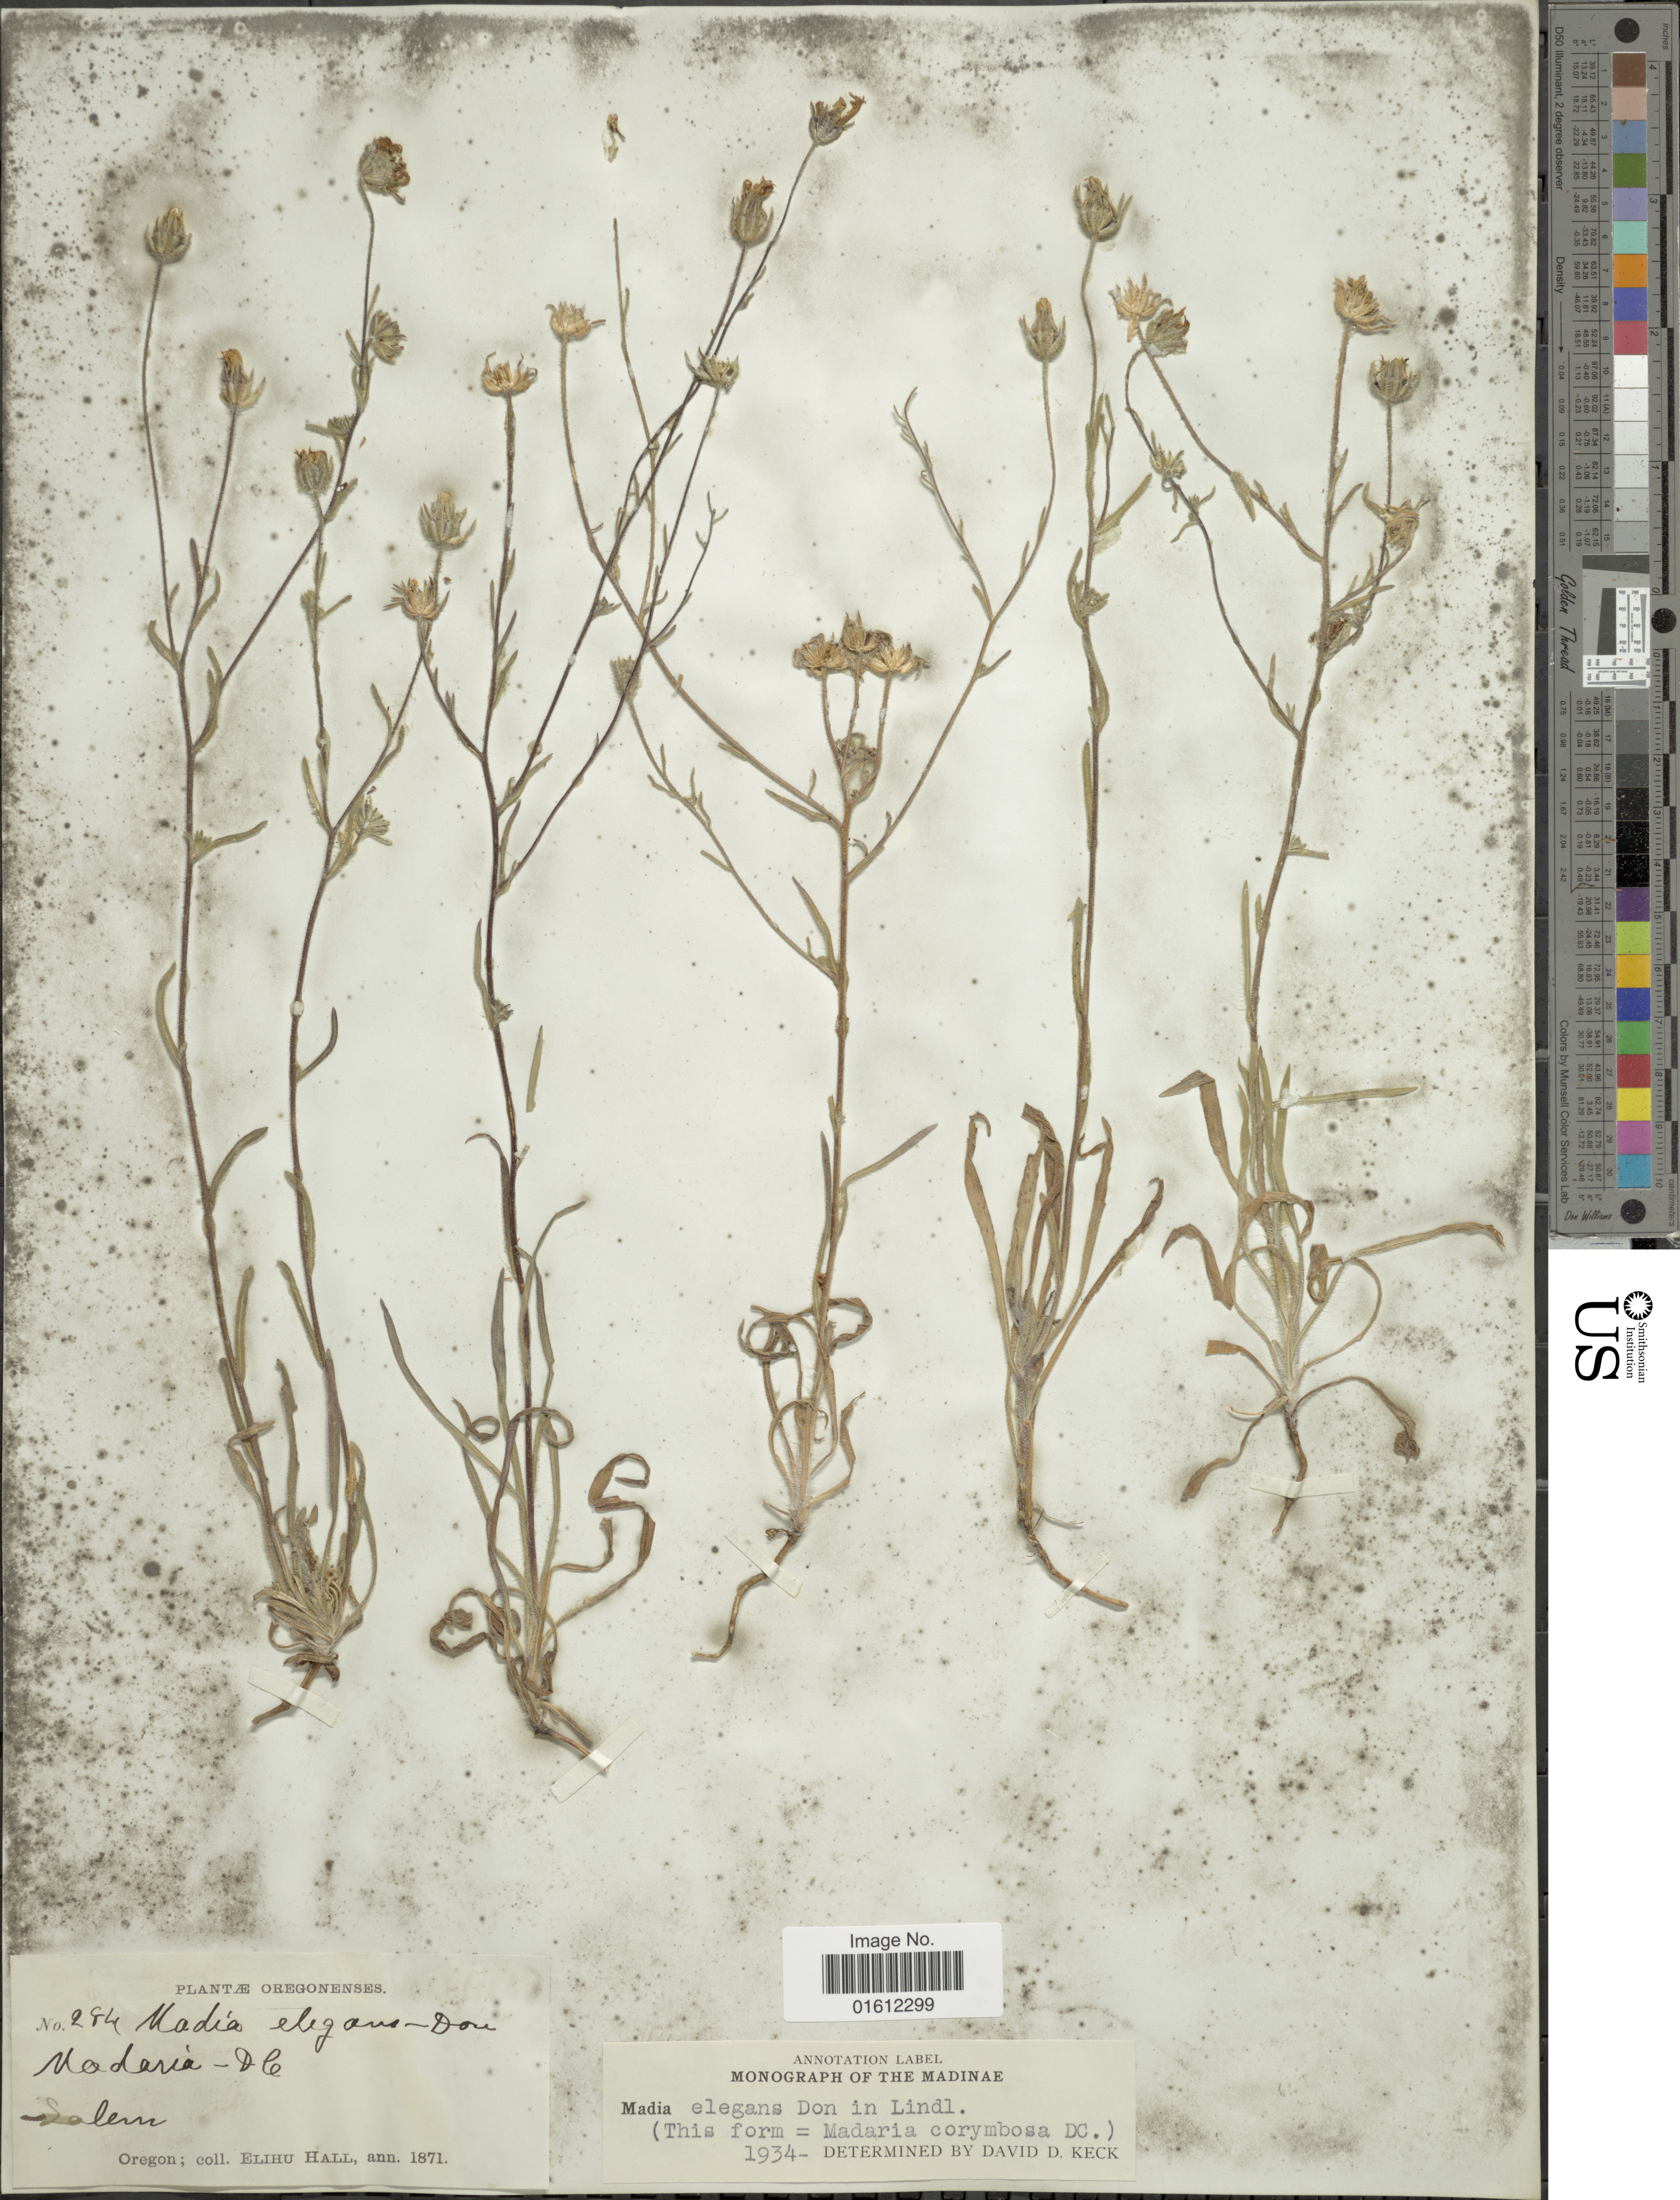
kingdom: Plantae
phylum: Tracheophyta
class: Magnoliopsida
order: Asterales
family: Asteraceae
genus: Madia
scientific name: Madia elegans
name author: D. Don ex Lindl.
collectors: E. Hall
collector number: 284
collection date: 1871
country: United States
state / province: Oregon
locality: Naderia -Dle, Salem